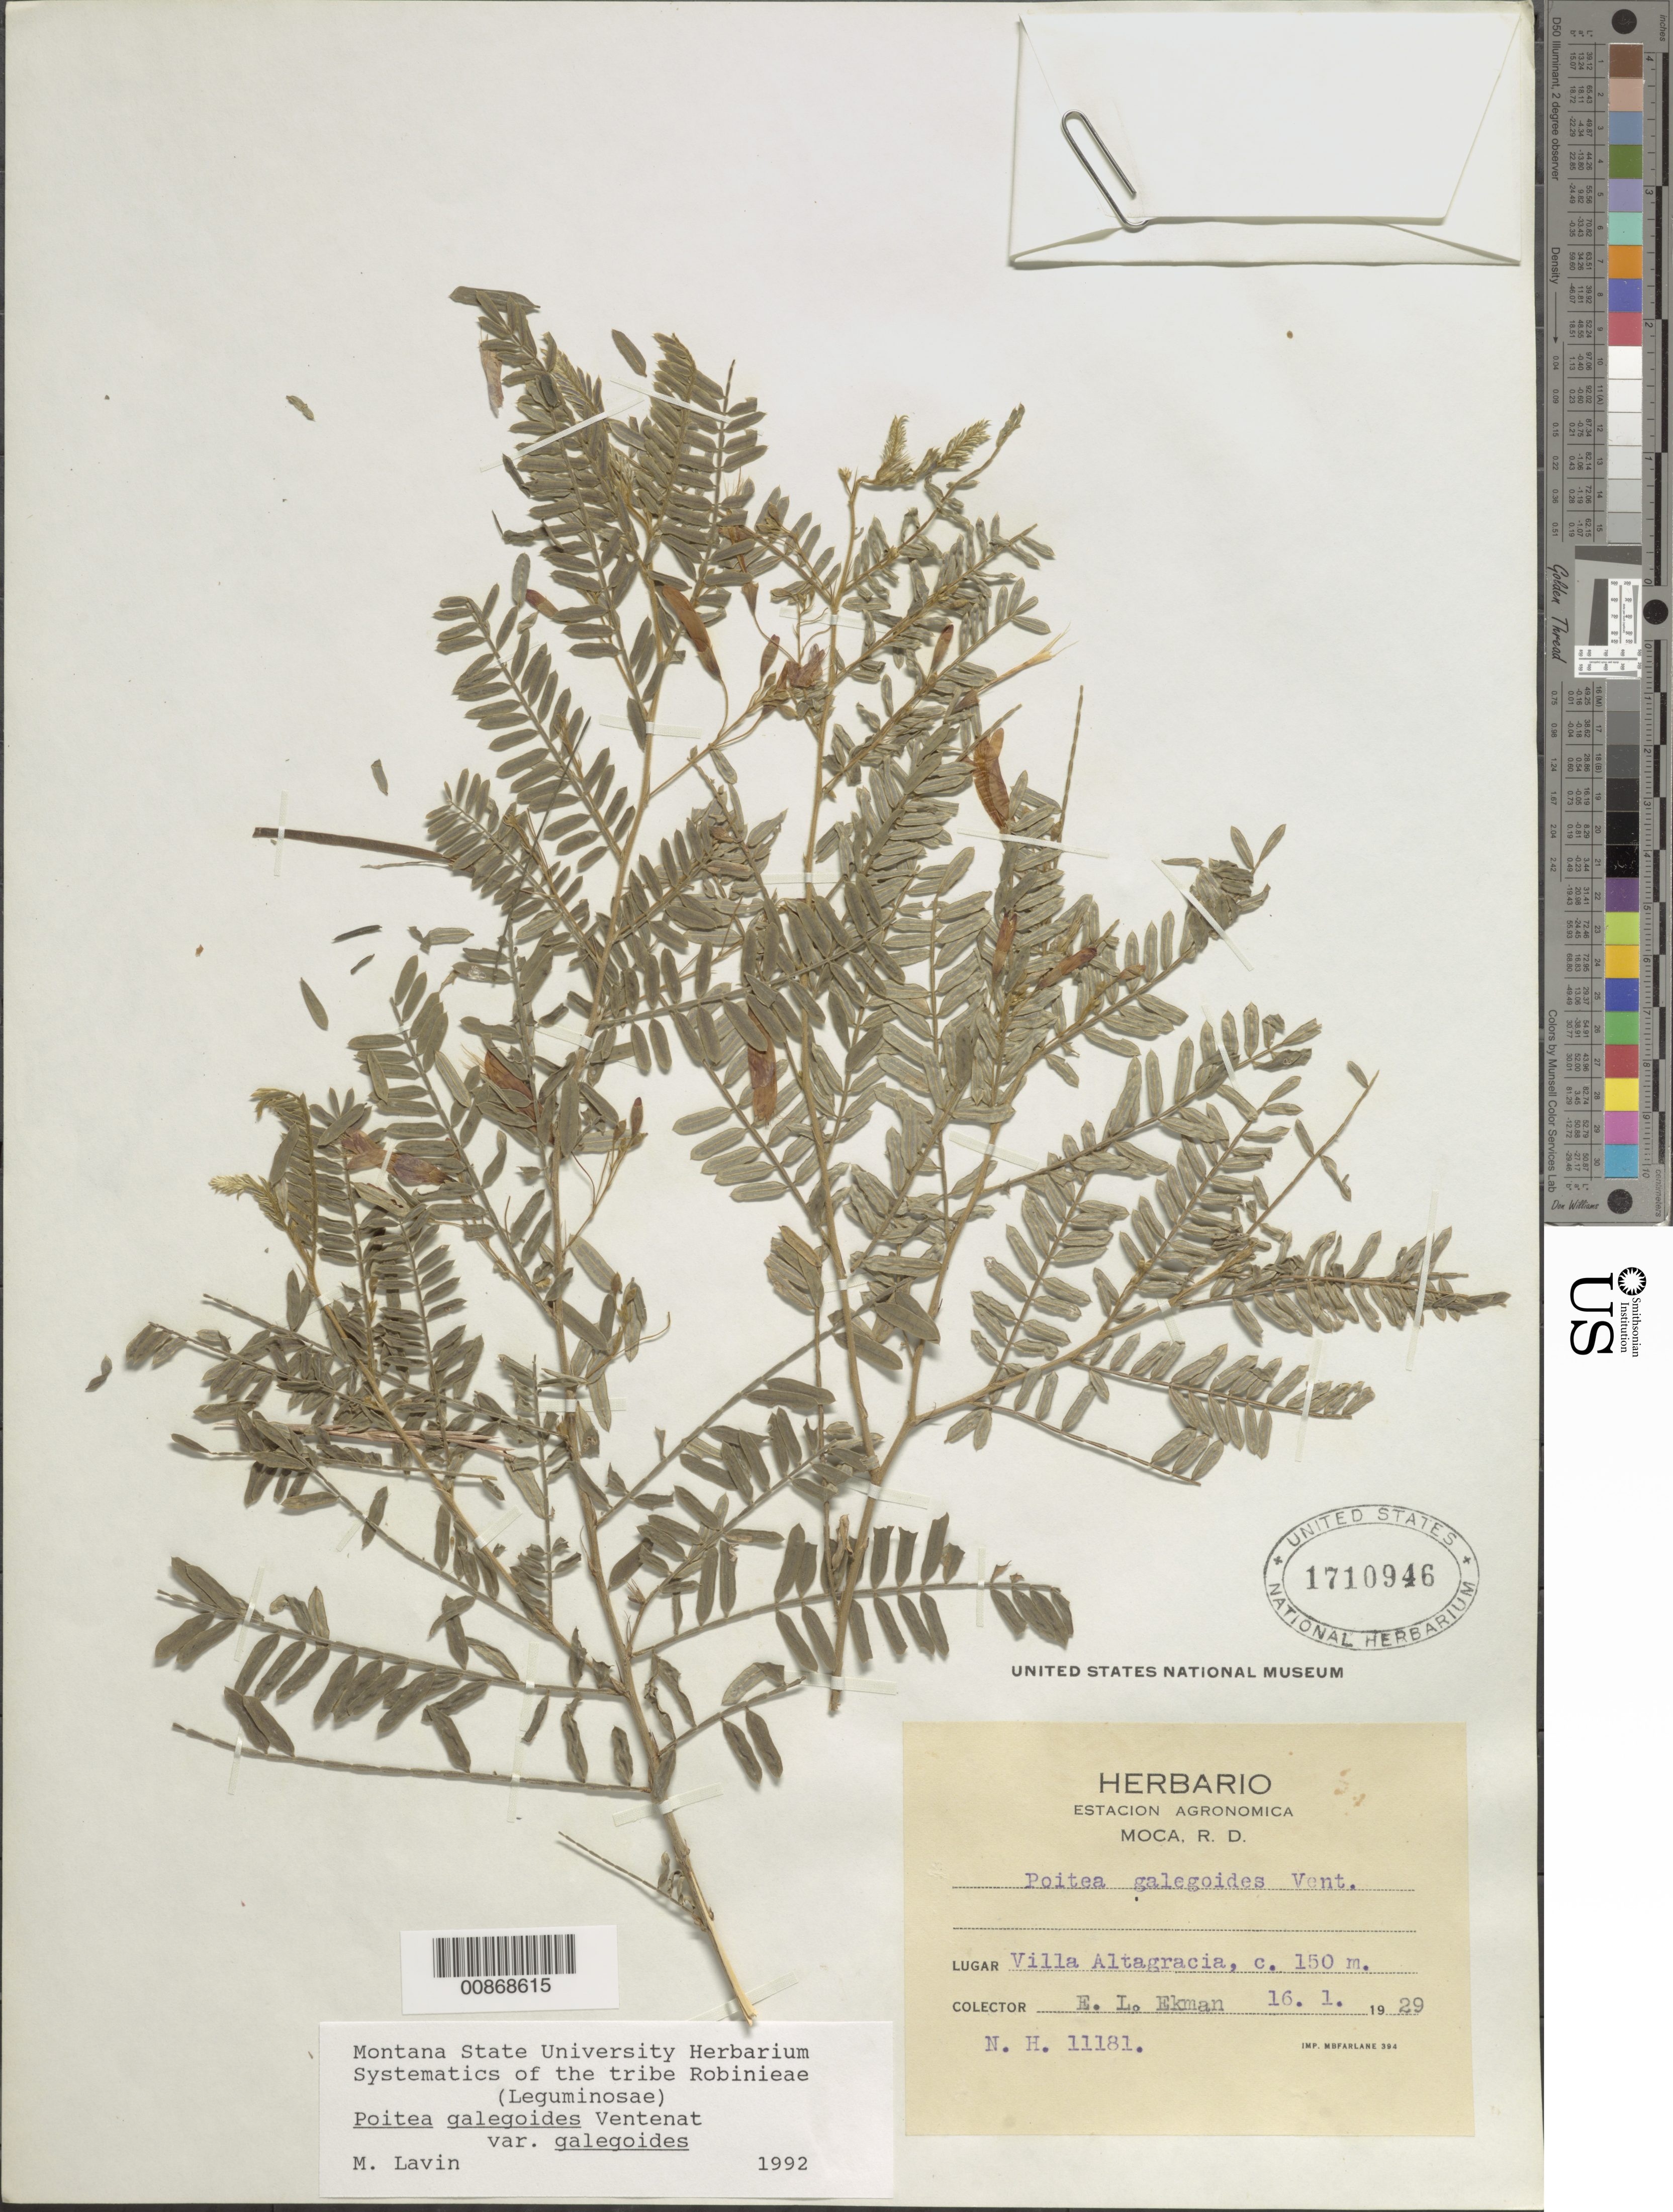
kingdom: Plantae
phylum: Tracheophyta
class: Magnoliopsida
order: Fabales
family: Fabaceae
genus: Poitea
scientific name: Poitea galegoides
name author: Vent.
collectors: E. L. Ekman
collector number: H 11181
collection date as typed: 16 Jan 1929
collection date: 1929-01-16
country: Dominican Republic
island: Hispaniola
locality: Villa Altagracia.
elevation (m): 150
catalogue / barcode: US 1710946